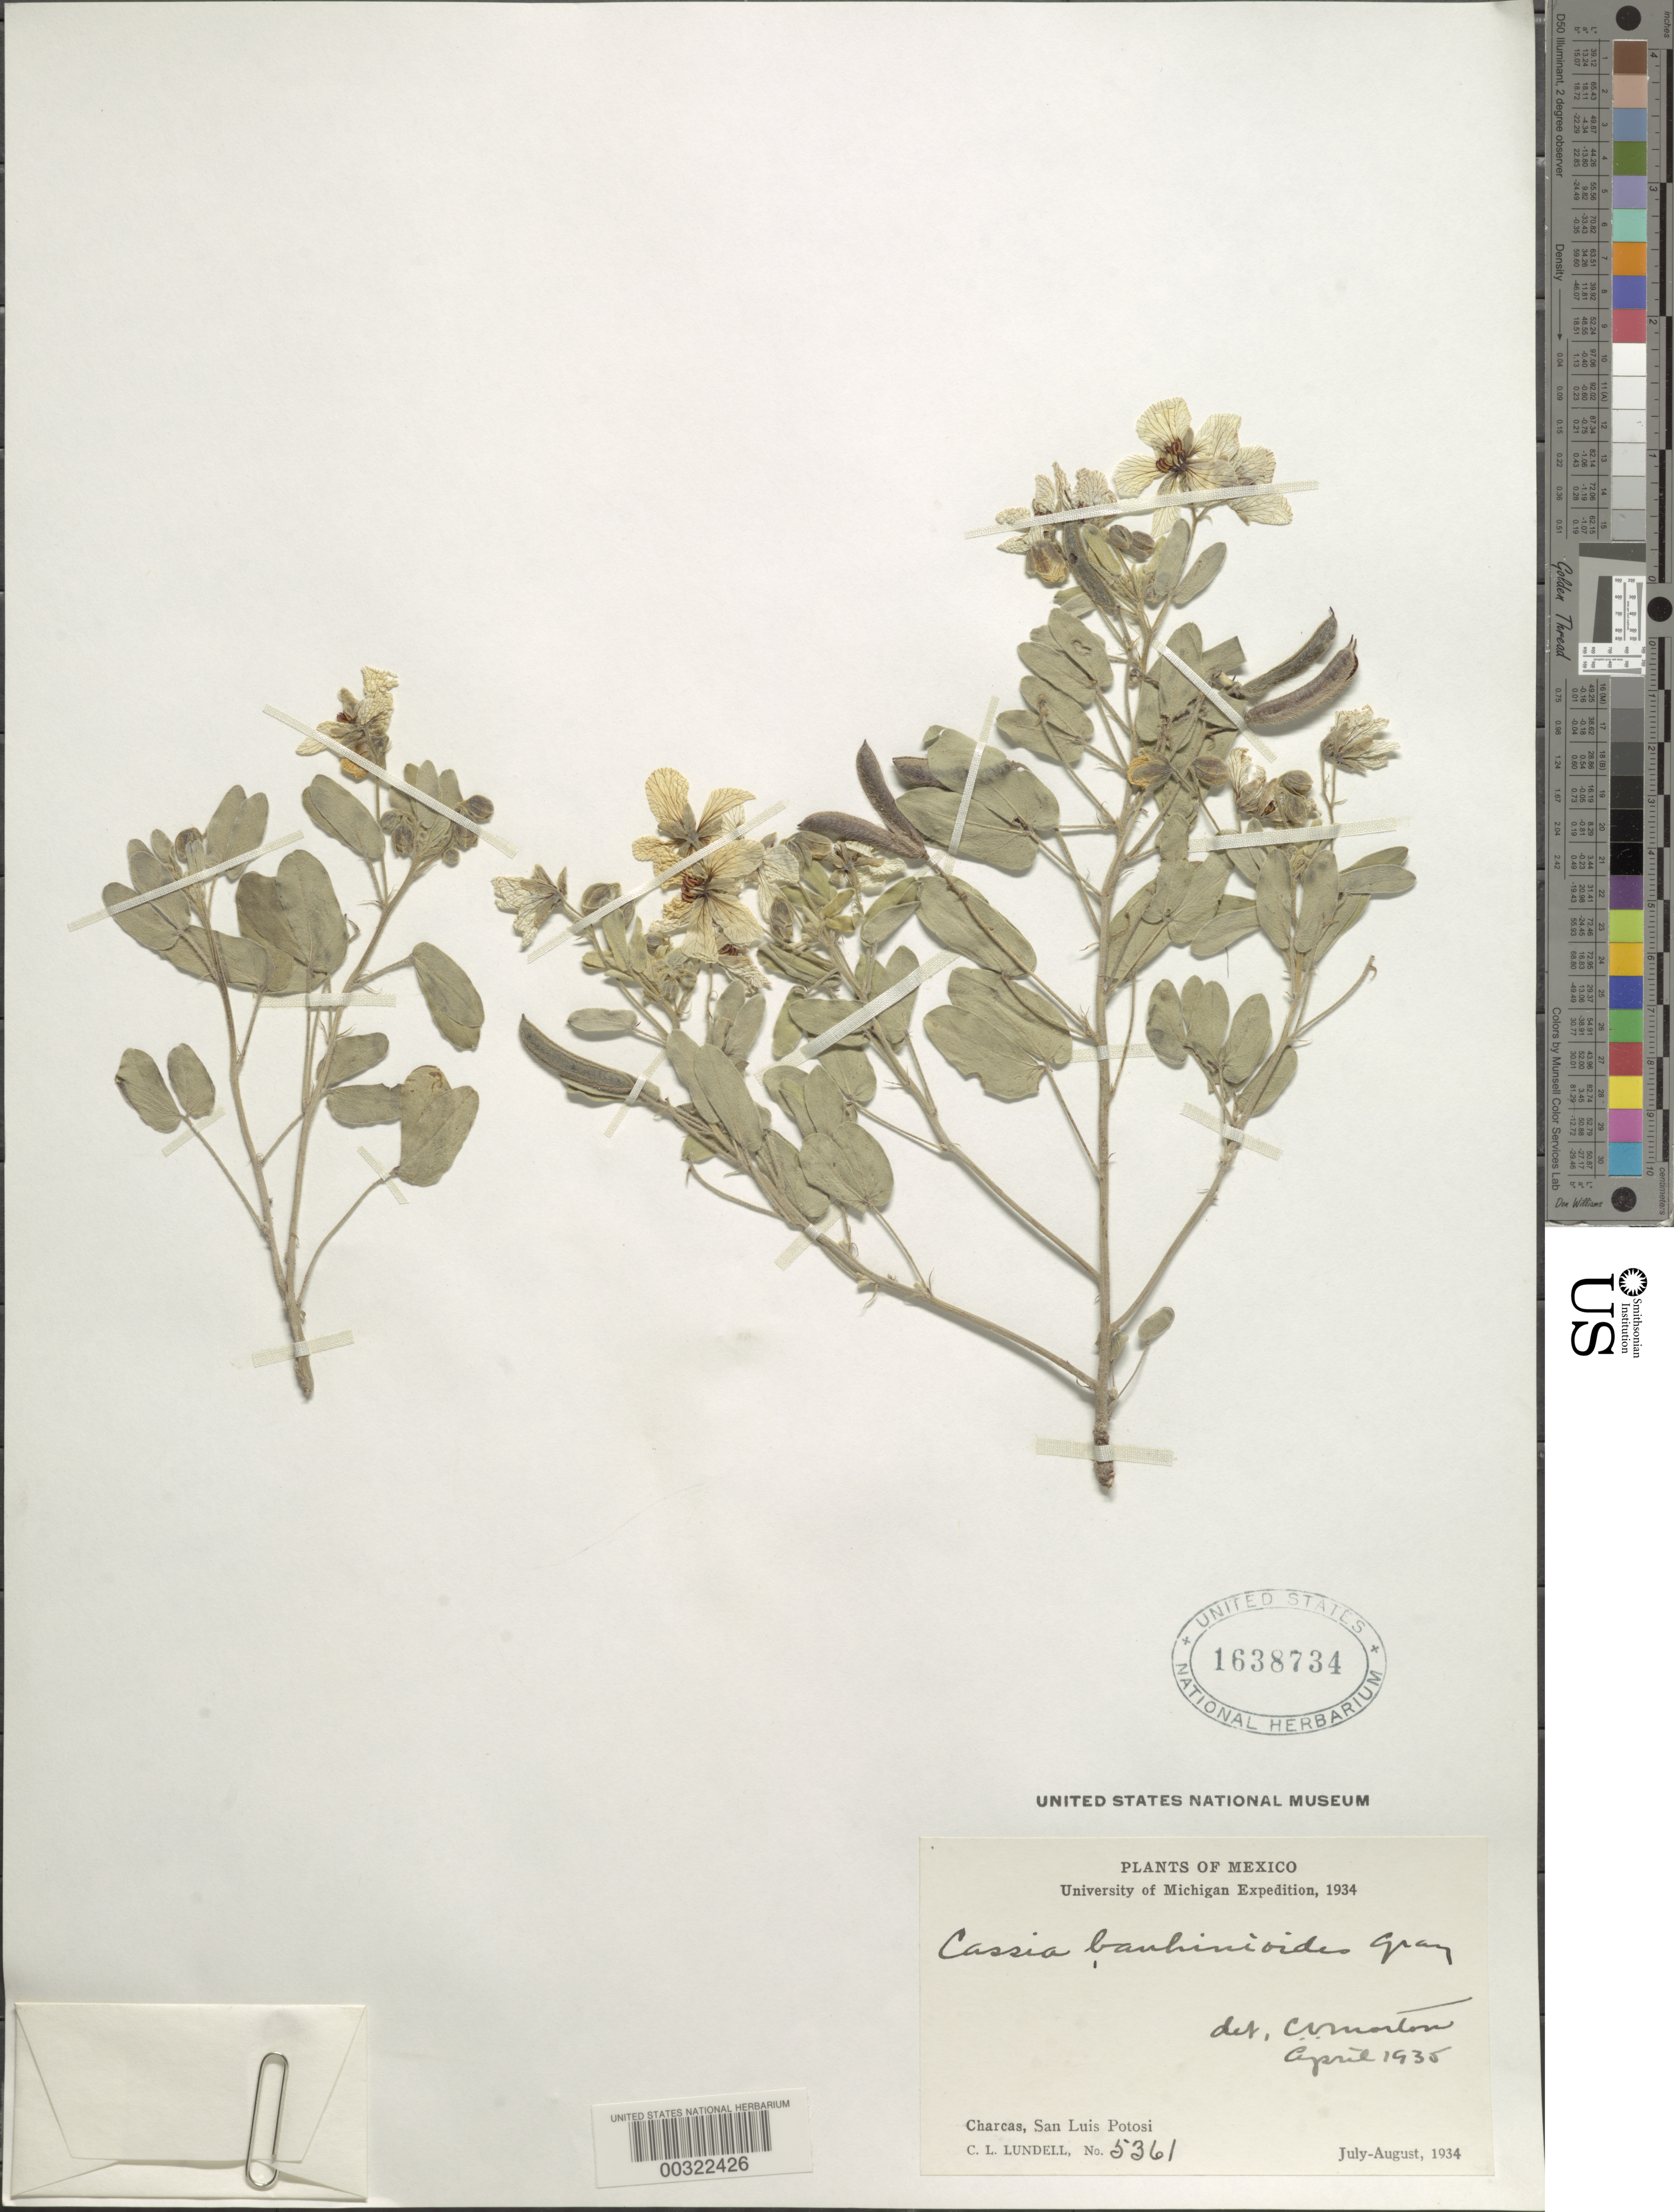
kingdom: Plantae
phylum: Tracheophyta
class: Magnoliopsida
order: Fabales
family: Fabaceae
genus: Senna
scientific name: Senna bauhinioides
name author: (A. Gray) H.S. Irwin & Barneby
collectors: C. L. Lundell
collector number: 5361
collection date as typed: Jul 1934 to -- Aug 1934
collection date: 1934-07/1934-08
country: Mexico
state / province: San Luis Potosí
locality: Charcas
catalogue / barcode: US 1638734